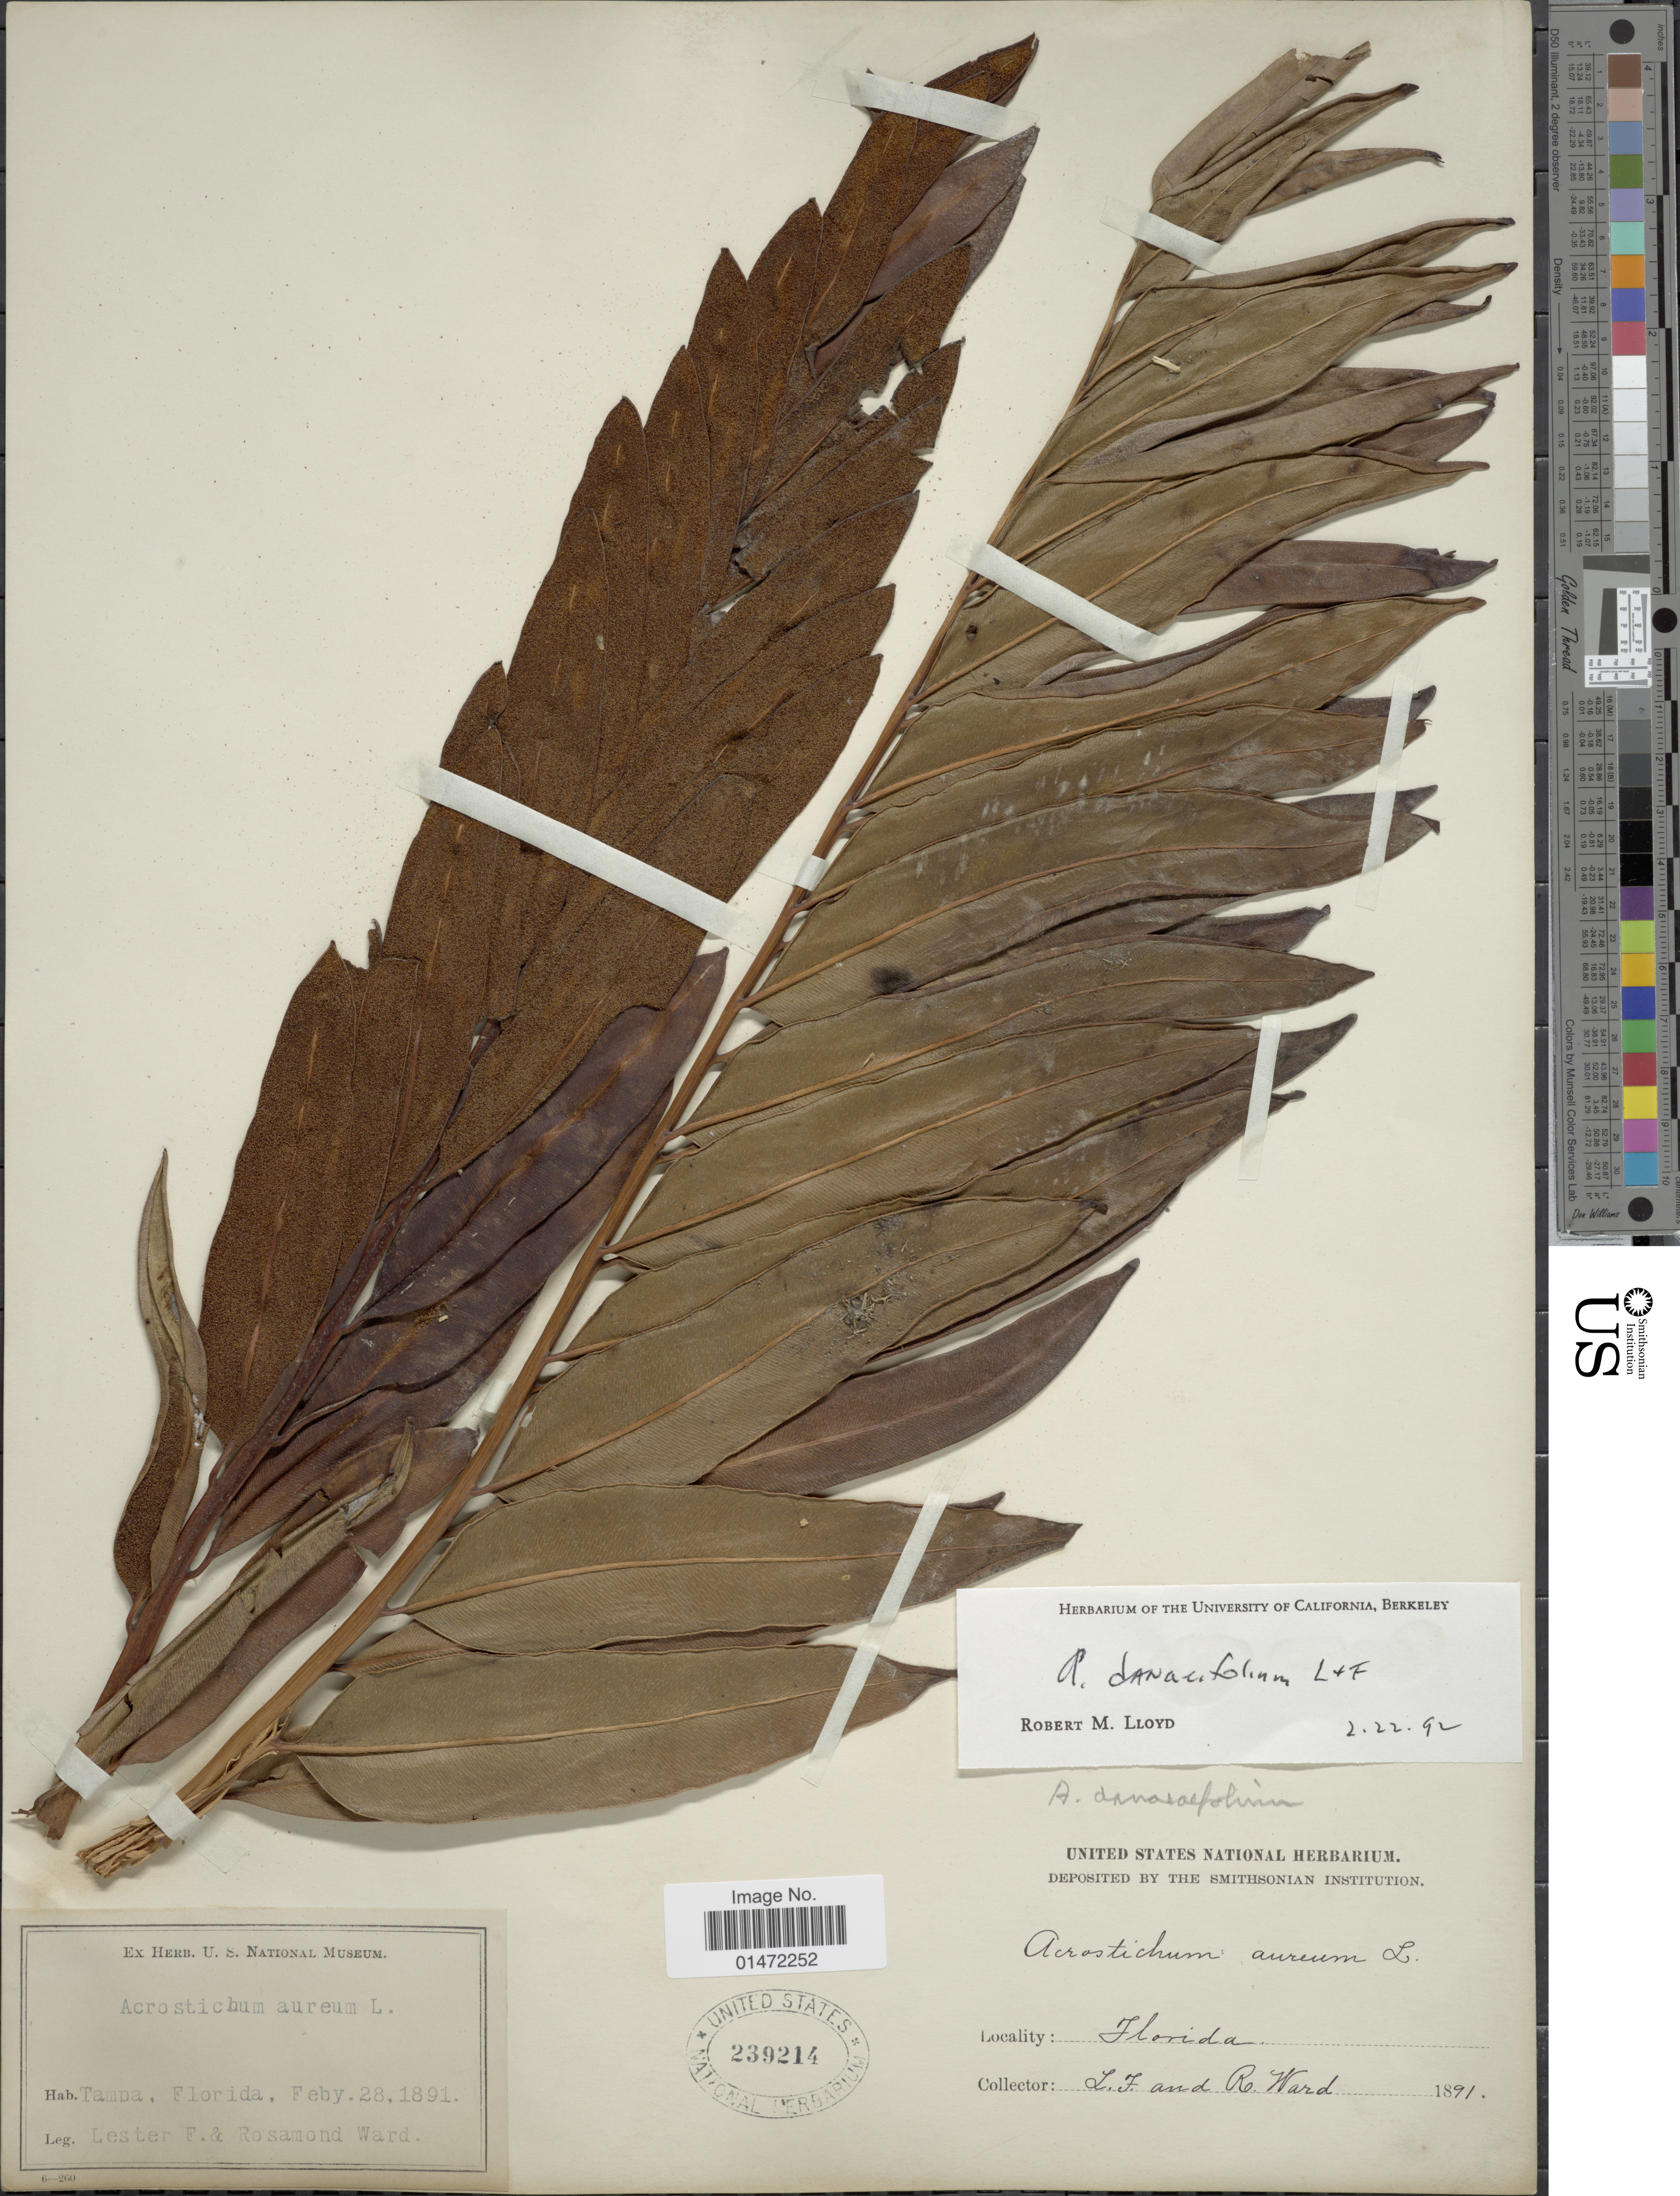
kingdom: Plantae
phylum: Tracheophyta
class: Polypodiopsida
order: Polypodiales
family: Pteridaceae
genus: Acrostichum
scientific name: Acrostichum danaeifolium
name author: Langsd. & Fisch.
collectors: L. F. Ward & R. Ward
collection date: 1891-02-28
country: United States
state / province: Florida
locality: Tampa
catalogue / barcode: US 239214